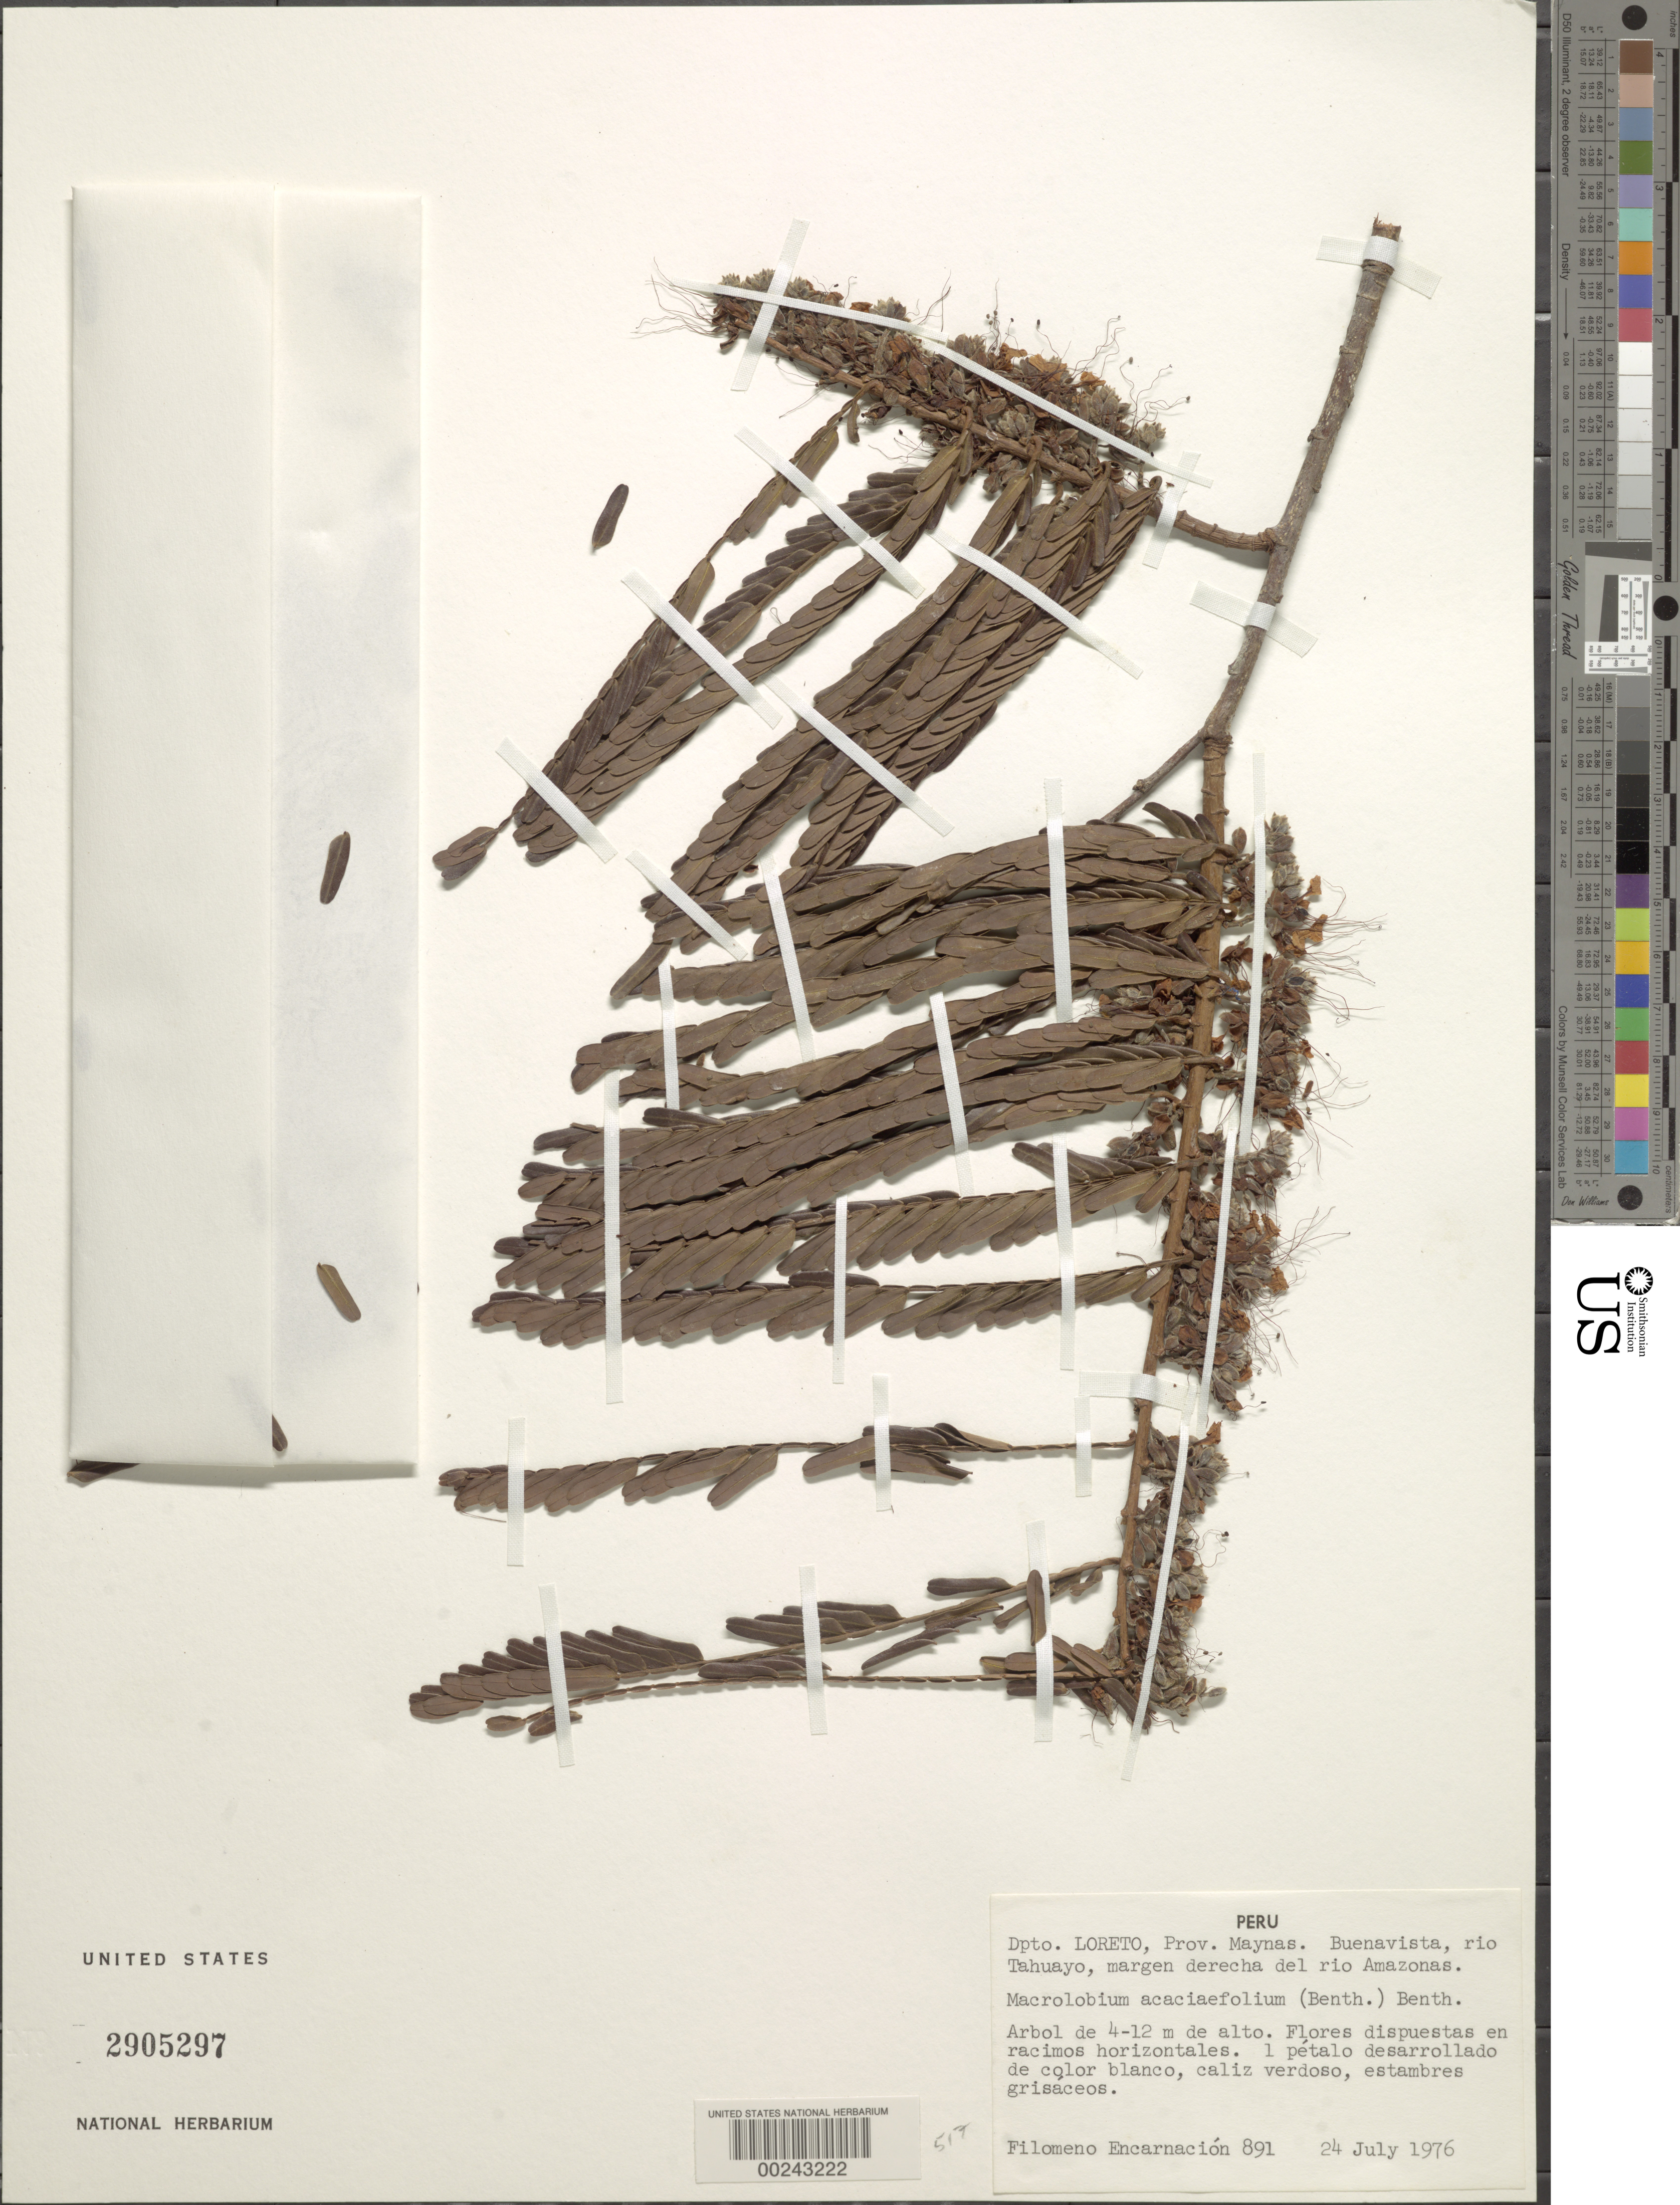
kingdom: Plantae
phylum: Tracheophyta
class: Magnoliopsida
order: Fabales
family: Fabaceae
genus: Macrolobium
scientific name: Macrolobium acaciifolium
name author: (Benth.) Benth.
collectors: F. Encarnación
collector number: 891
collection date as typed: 24 Jul 1976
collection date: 1976-07-24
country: Peru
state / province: Loreto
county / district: Maynas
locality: Buenavista, rio tahuayo, right side of the rio amazonas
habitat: Bank of river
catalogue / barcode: US 2905297